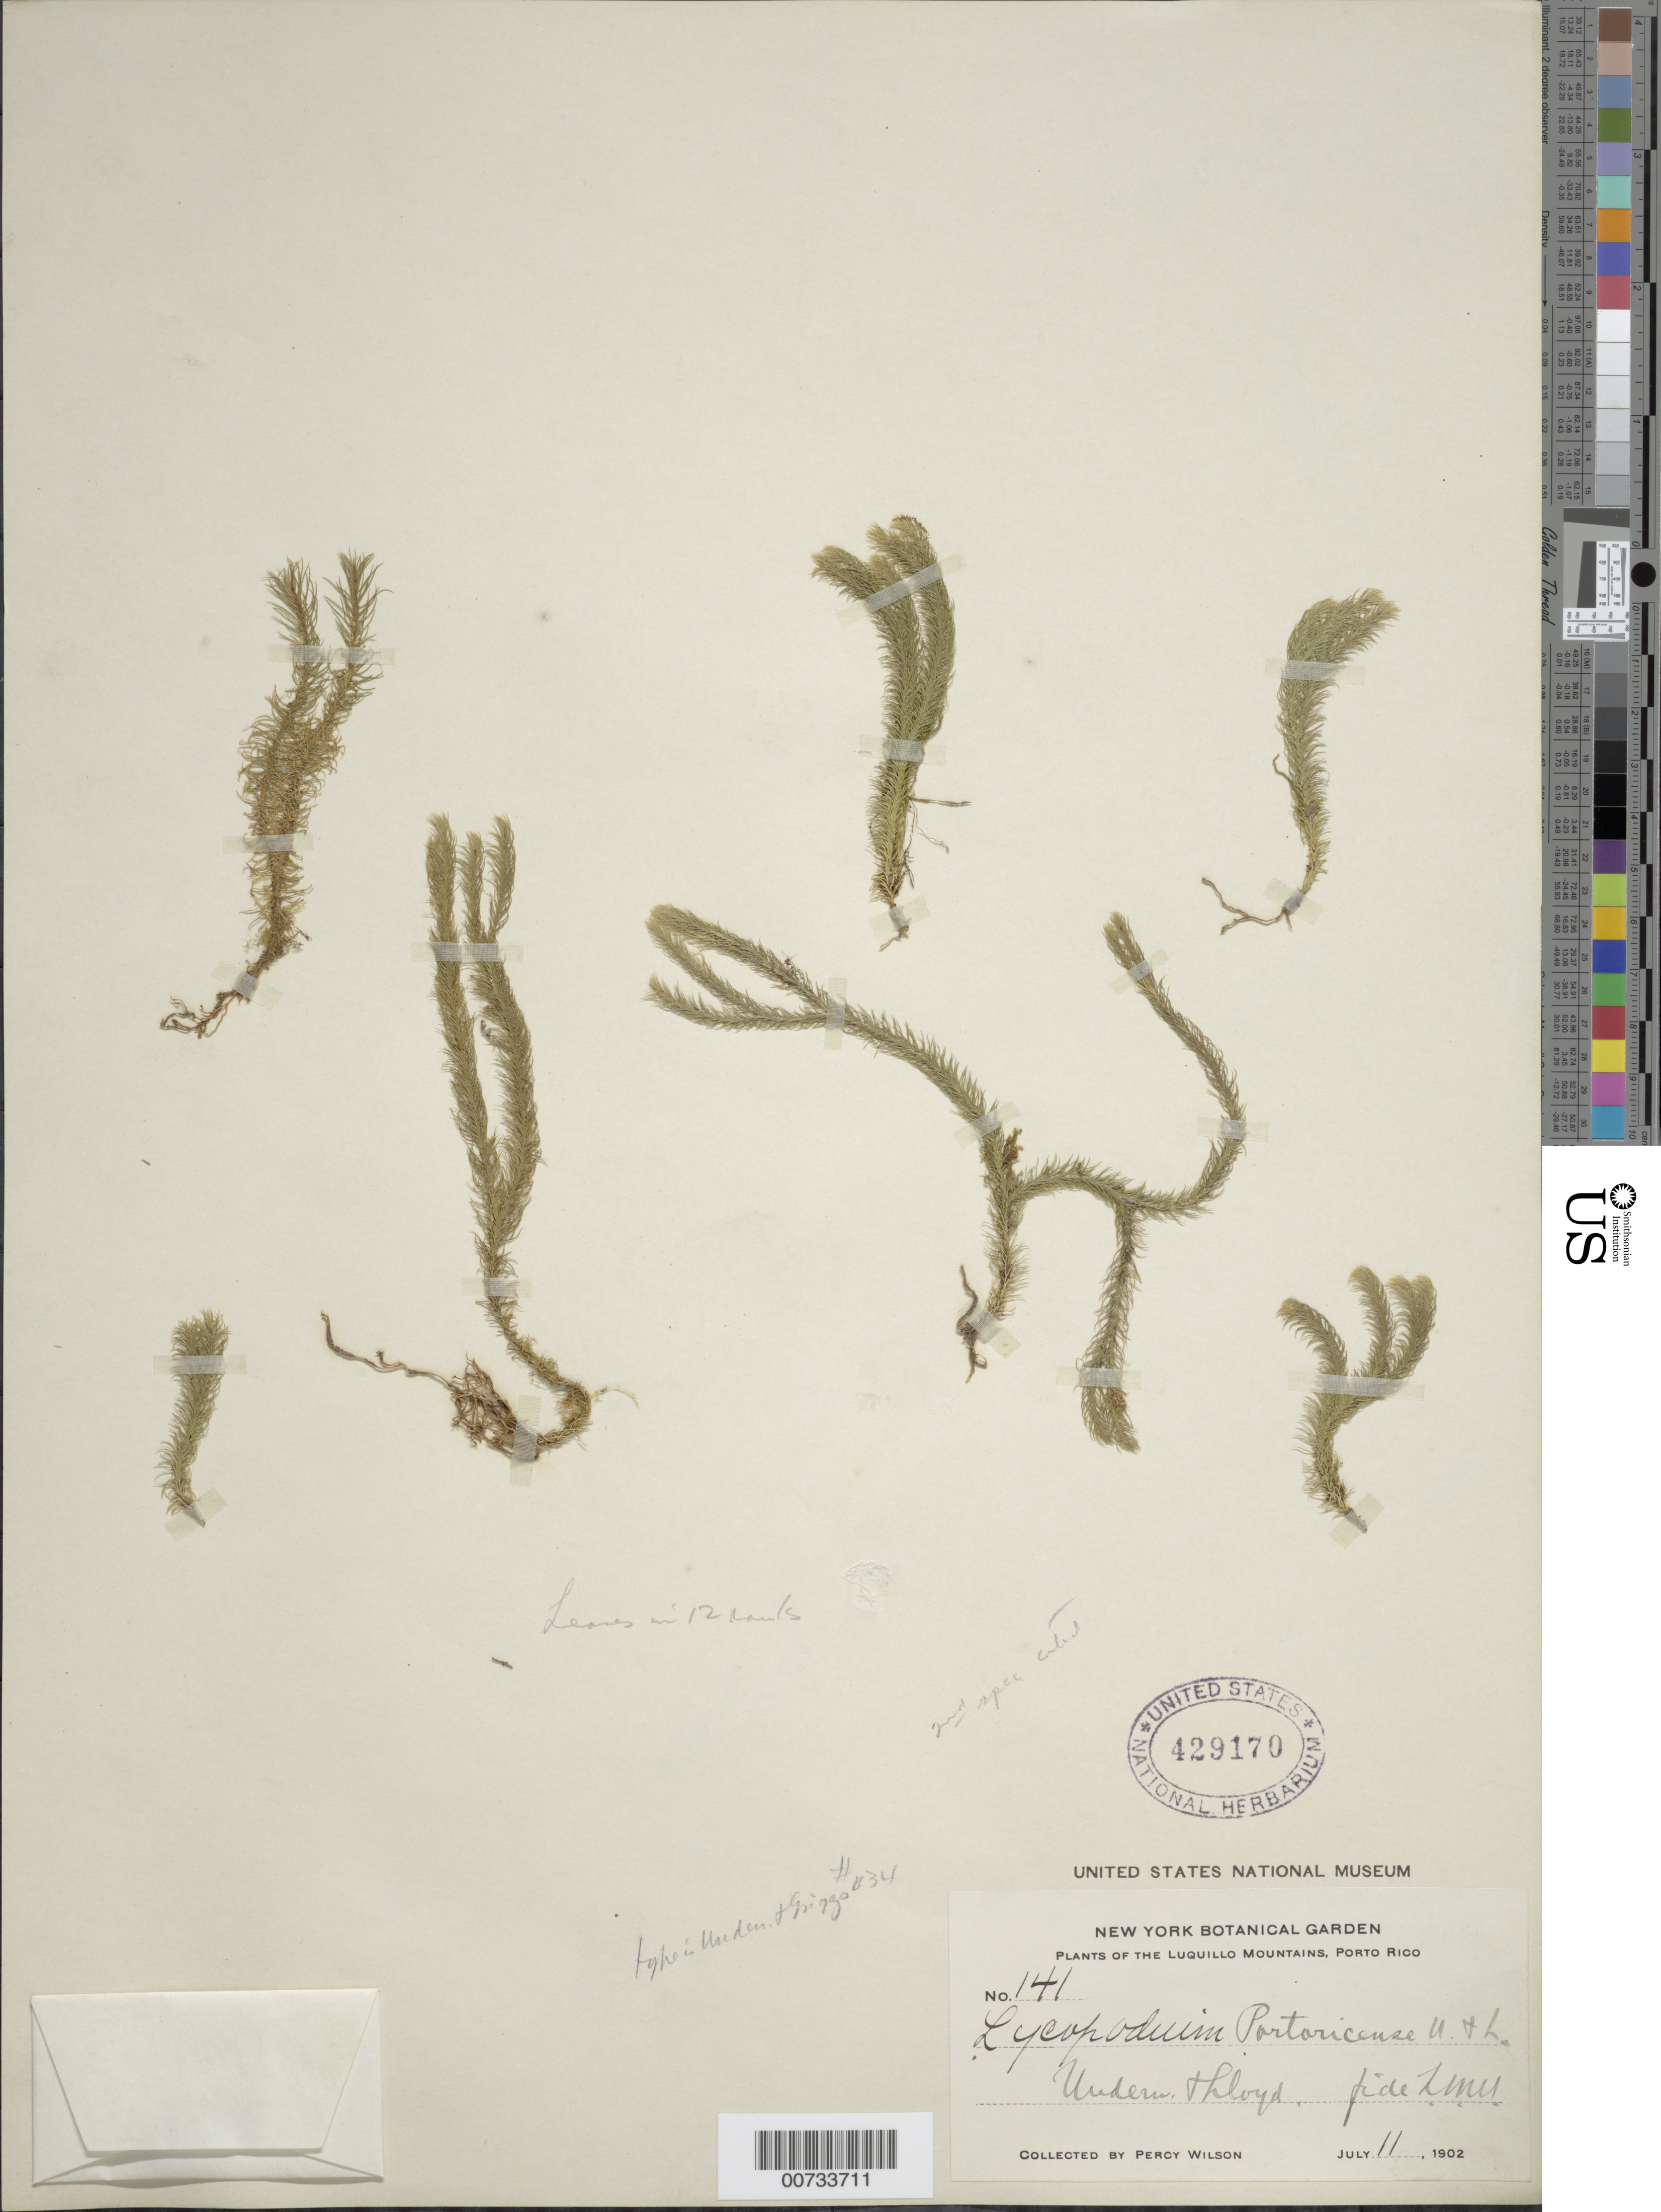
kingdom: Plantae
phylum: Tracheophyta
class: Lycopodiopsida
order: Lycopodiales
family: Lycopodiaceae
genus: Phlegmariurus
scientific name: Phlegmariurus filiformis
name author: (Sw.) W.H. Wagner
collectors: P. Wilson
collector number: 141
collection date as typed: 11 Jul 1902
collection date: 1902-07-11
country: Puerto Rico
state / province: Luquillo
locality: Luquillo Mts.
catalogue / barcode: US 429170